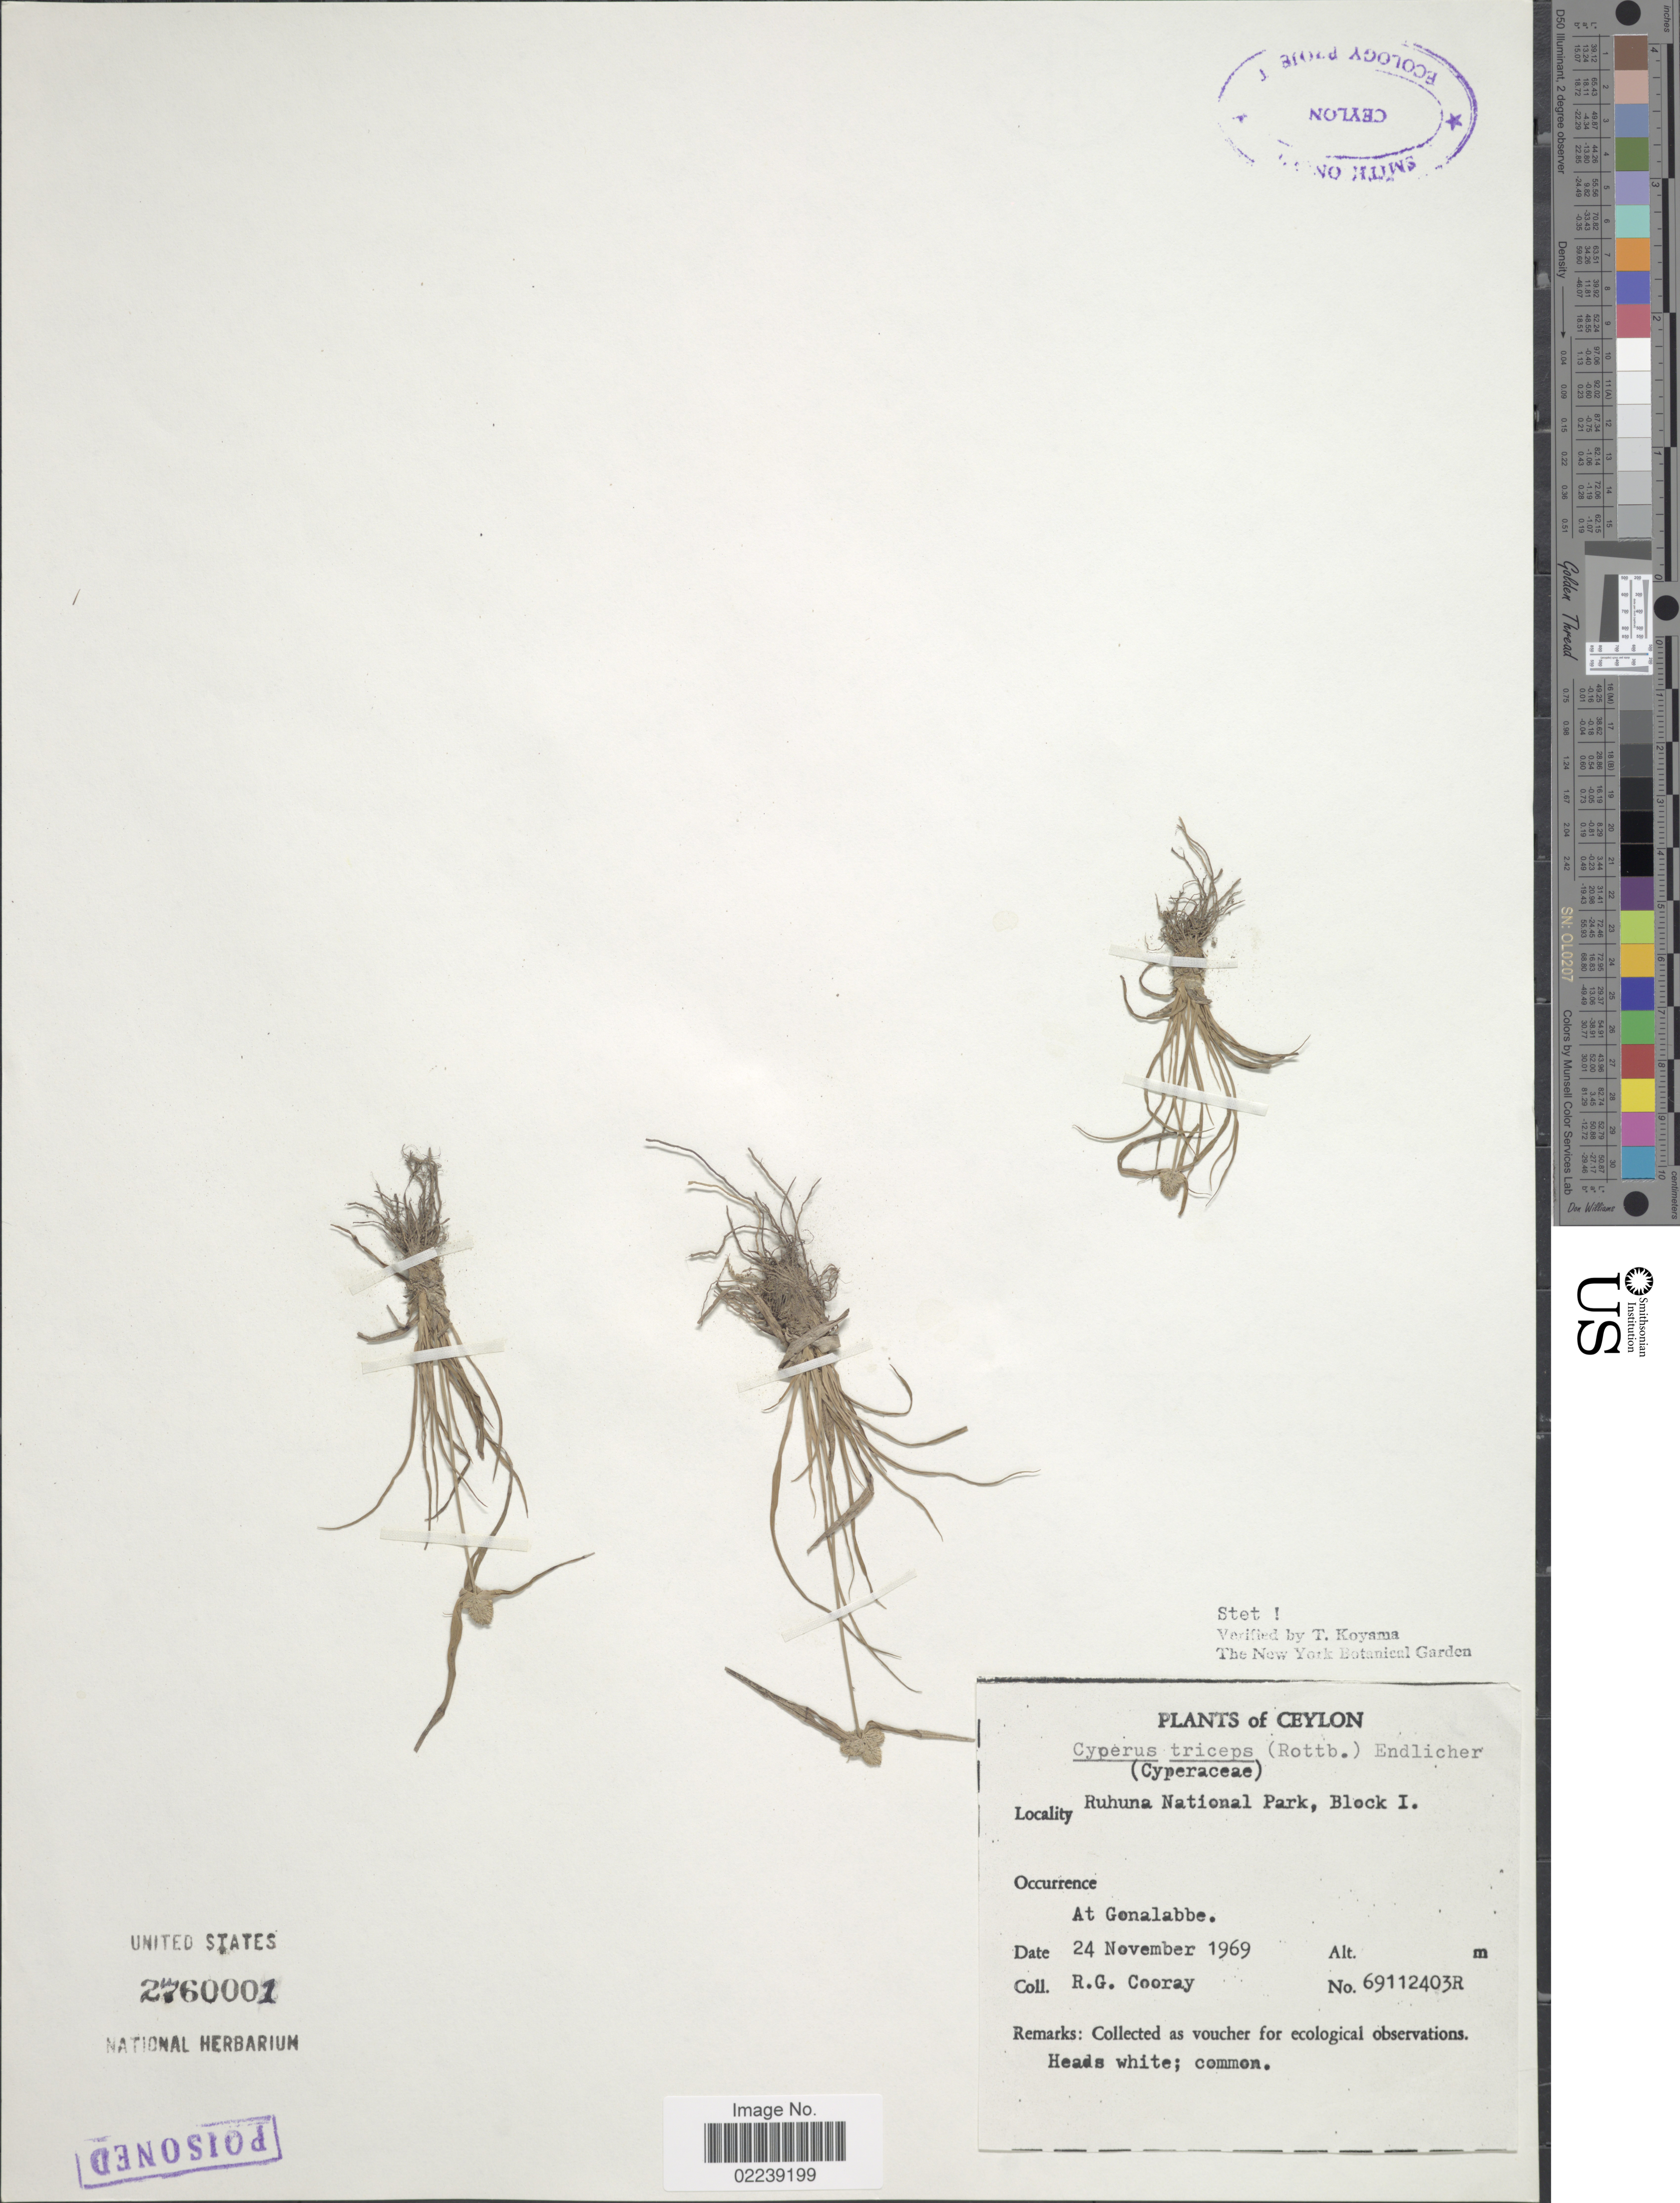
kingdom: Plantae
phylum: Tracheophyta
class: Liliopsida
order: Poales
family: Cyperaceae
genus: Cyperus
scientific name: Cyperus tenuifolius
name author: (Steud.) Dandy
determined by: Strong, Mark T., (BOT), Smithsonian Institution - National Museum of Natural History (UNITED STATES)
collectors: R. Cooray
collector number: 69112403R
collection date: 1969-11-24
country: Sri Lanka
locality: Ceylon. Ruhuna National Park, BLock 1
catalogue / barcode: US 2760001